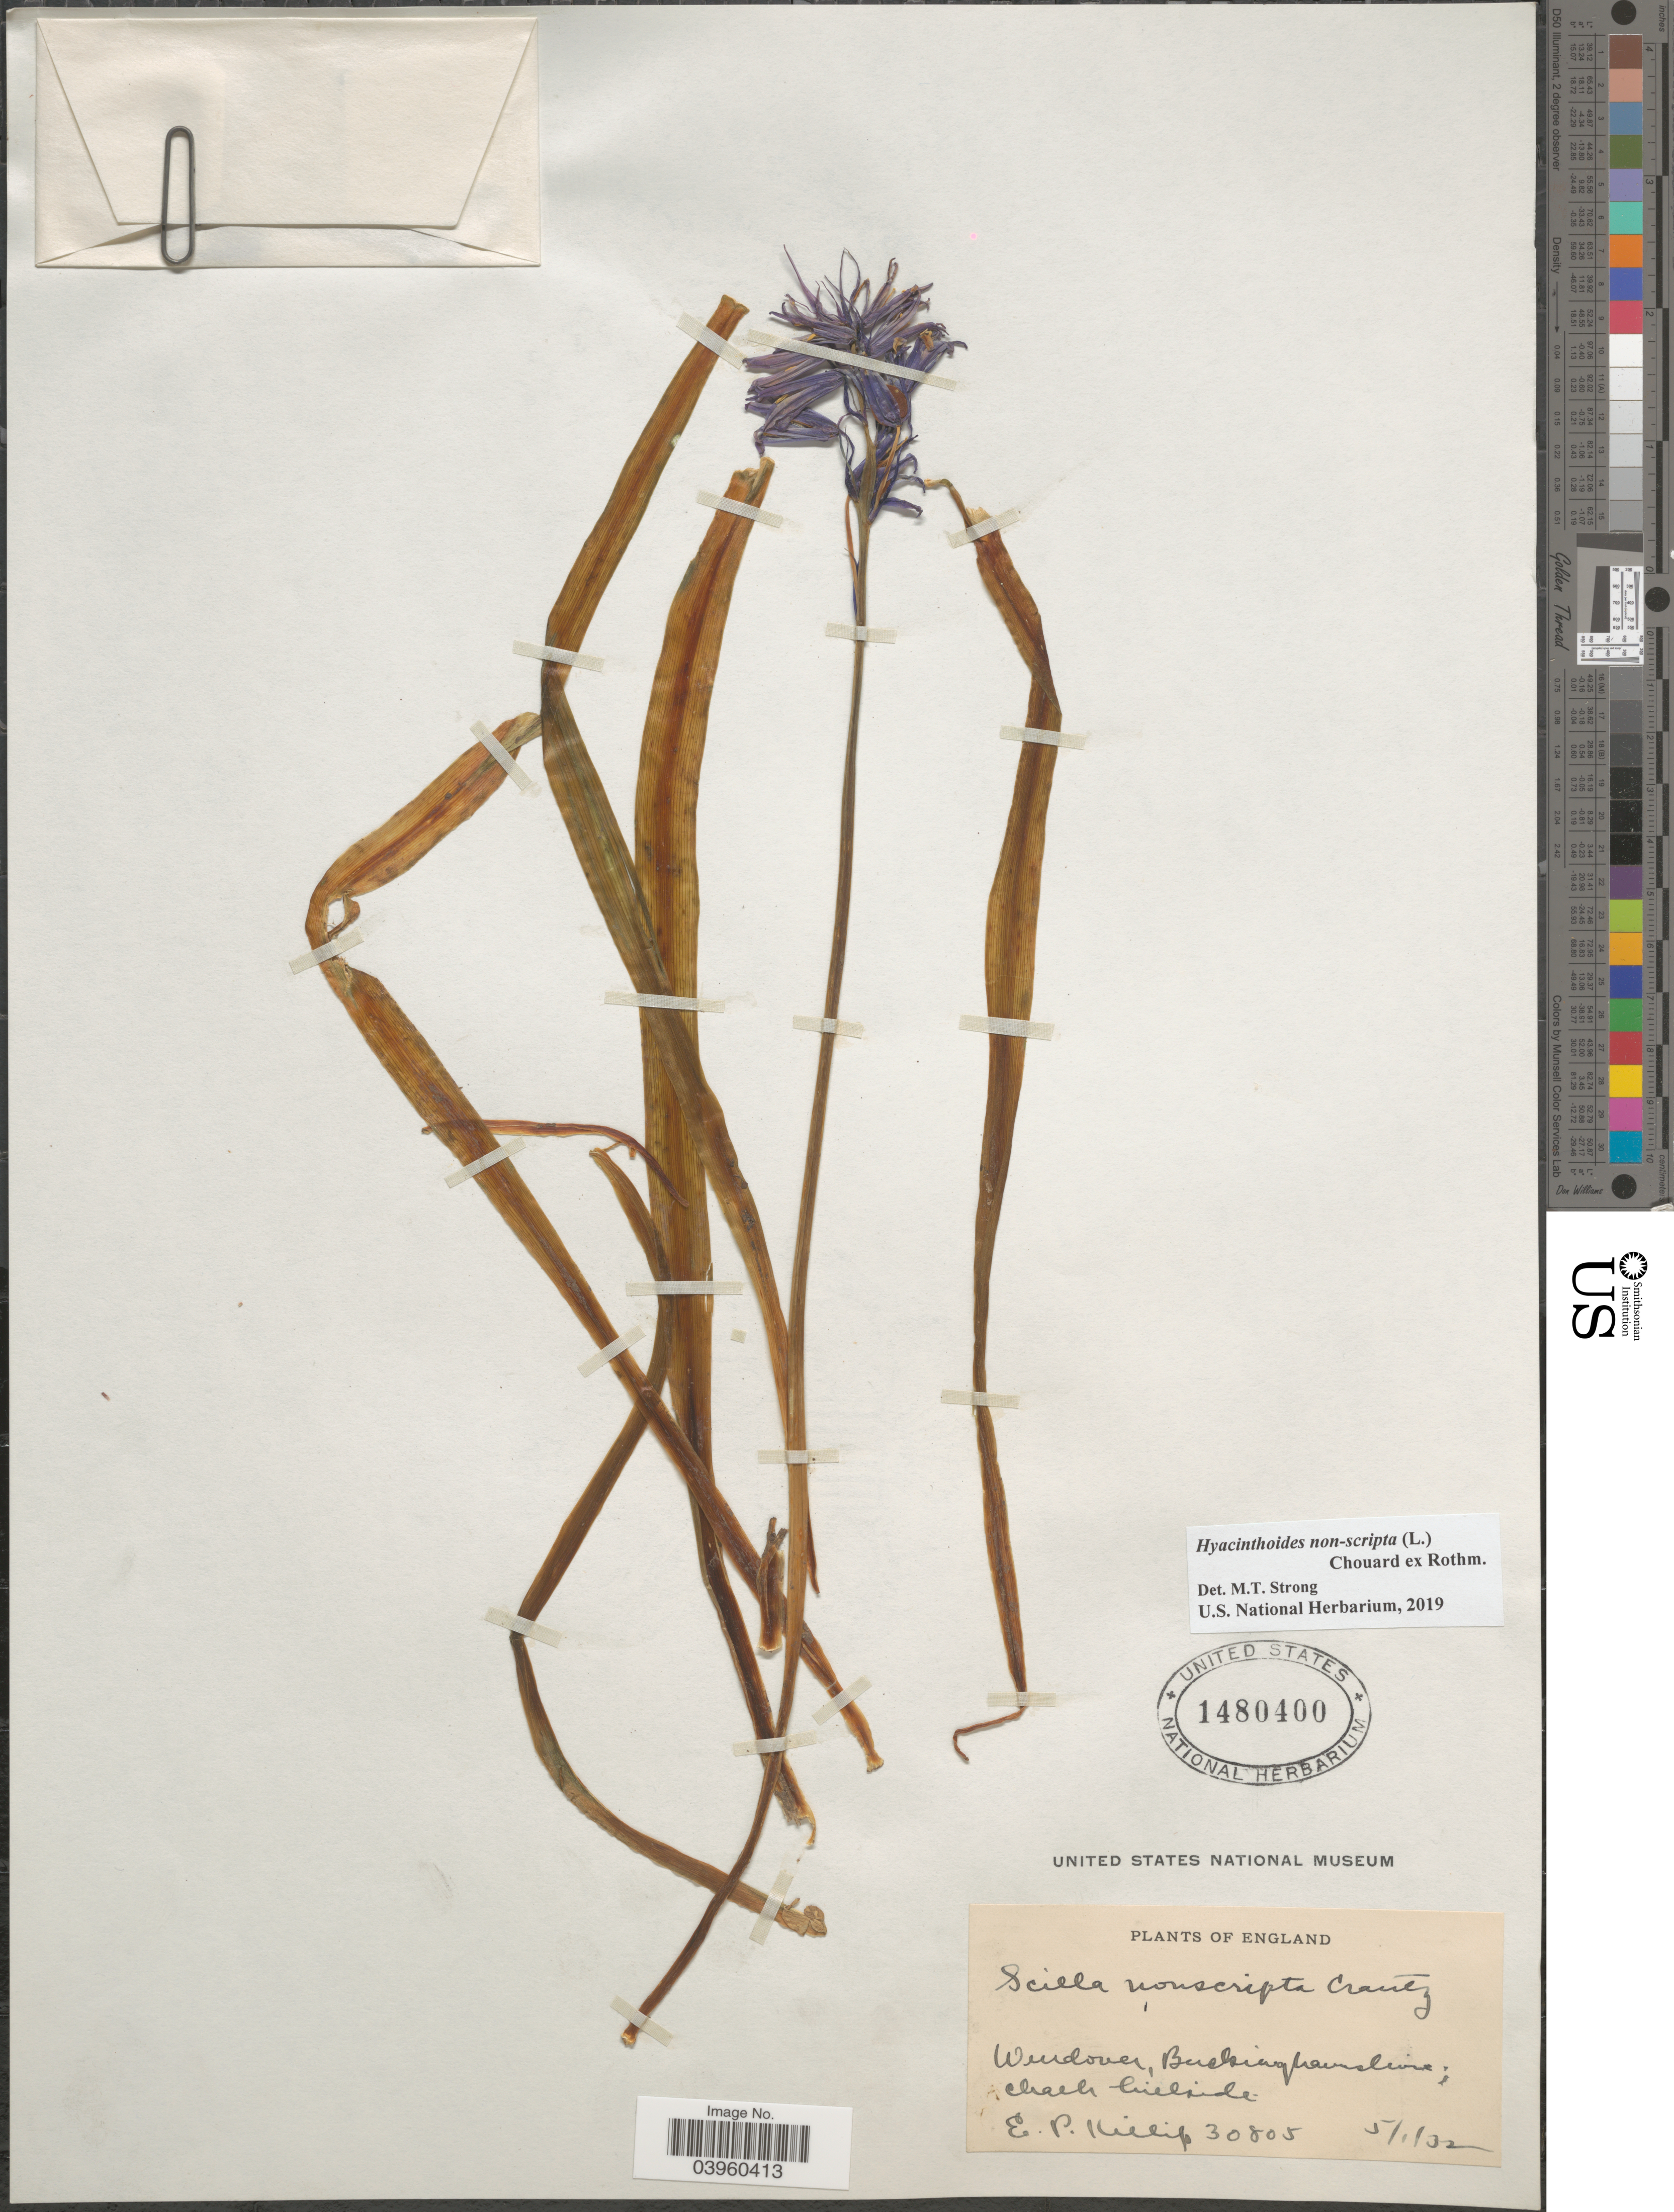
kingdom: Plantae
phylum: Tracheophyta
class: Liliopsida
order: Asparagales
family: Asparagaceae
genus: Hyacinthoides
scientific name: Hyacinthoides non-scripta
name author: (L.) Chouard ex Rothm.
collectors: E. P. Killip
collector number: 30805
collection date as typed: Transcribed d/m/y: 5/1/32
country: United Kingdom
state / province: England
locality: Wendover, Buckinghamshire.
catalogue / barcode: US 1480400